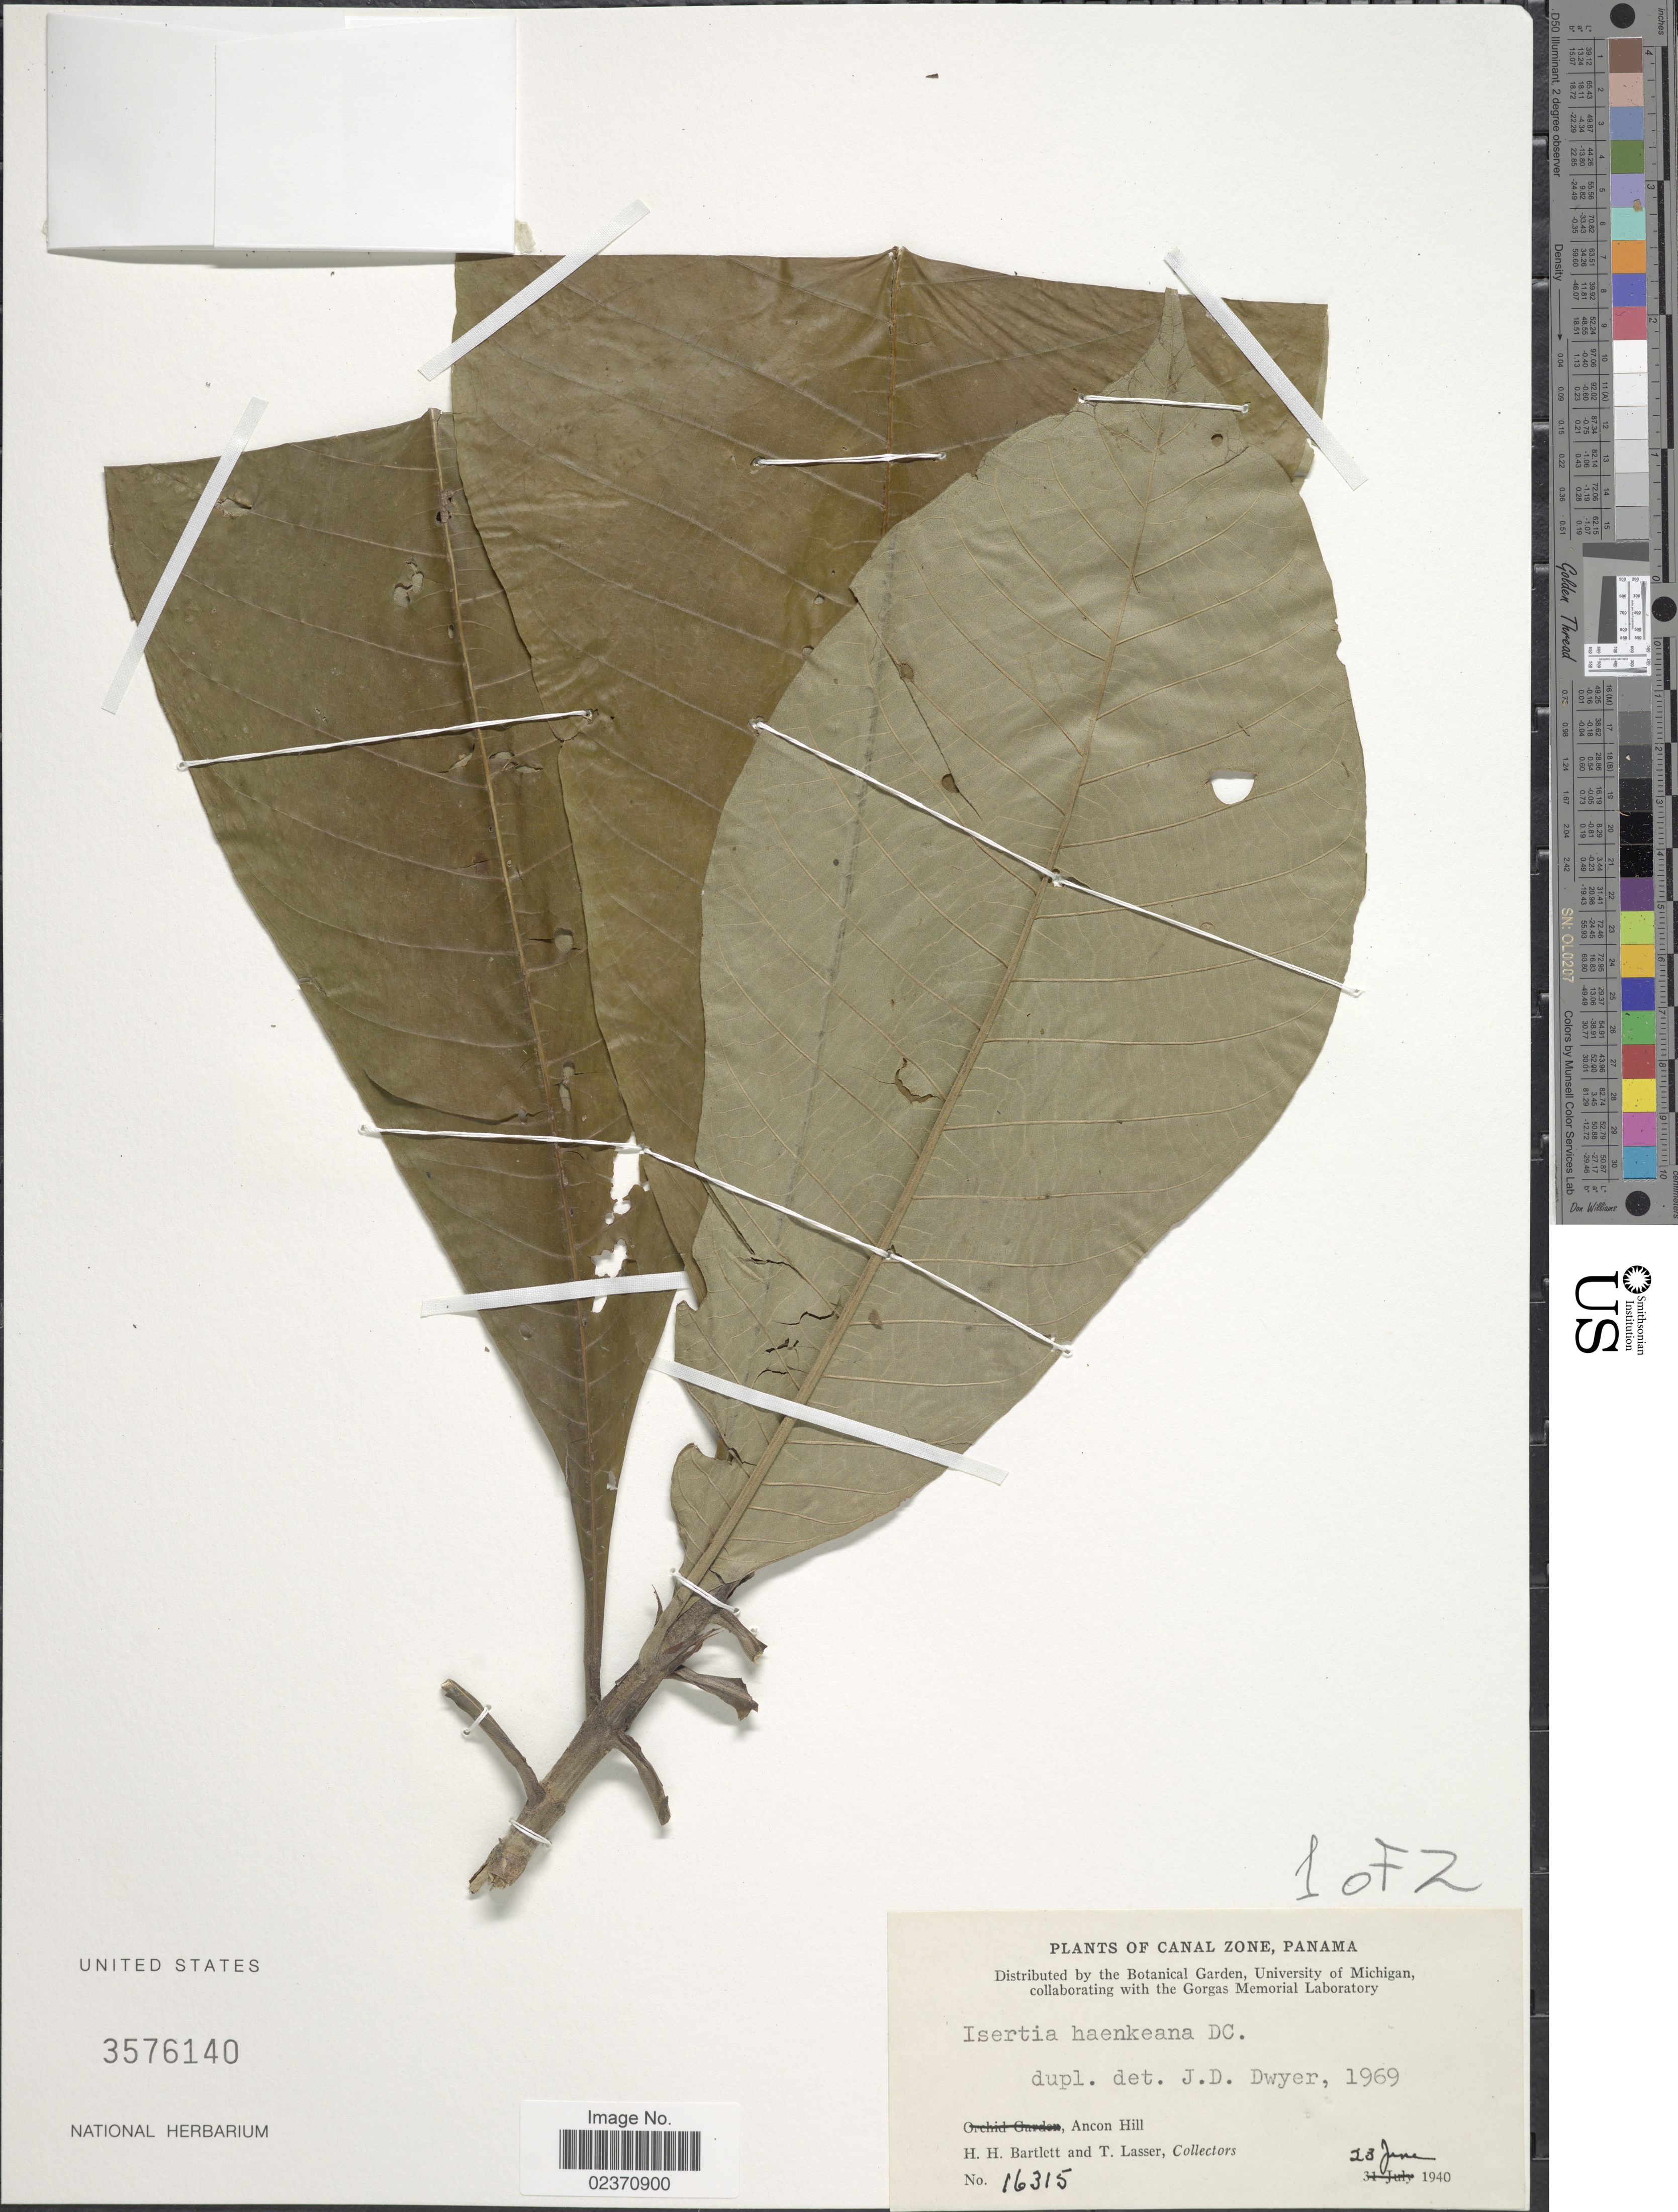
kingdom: Plantae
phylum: Tracheophyta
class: Magnoliopsida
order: Gentianales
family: Rubiaceae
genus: Isertia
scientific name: Isertia haenkeana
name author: DC.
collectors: H. H. Bartlett & T. Lasser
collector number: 16315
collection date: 1940-06-13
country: Panama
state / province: Colón / Panamá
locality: Canal Zone, Ancon Hill.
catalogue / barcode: US 3576140